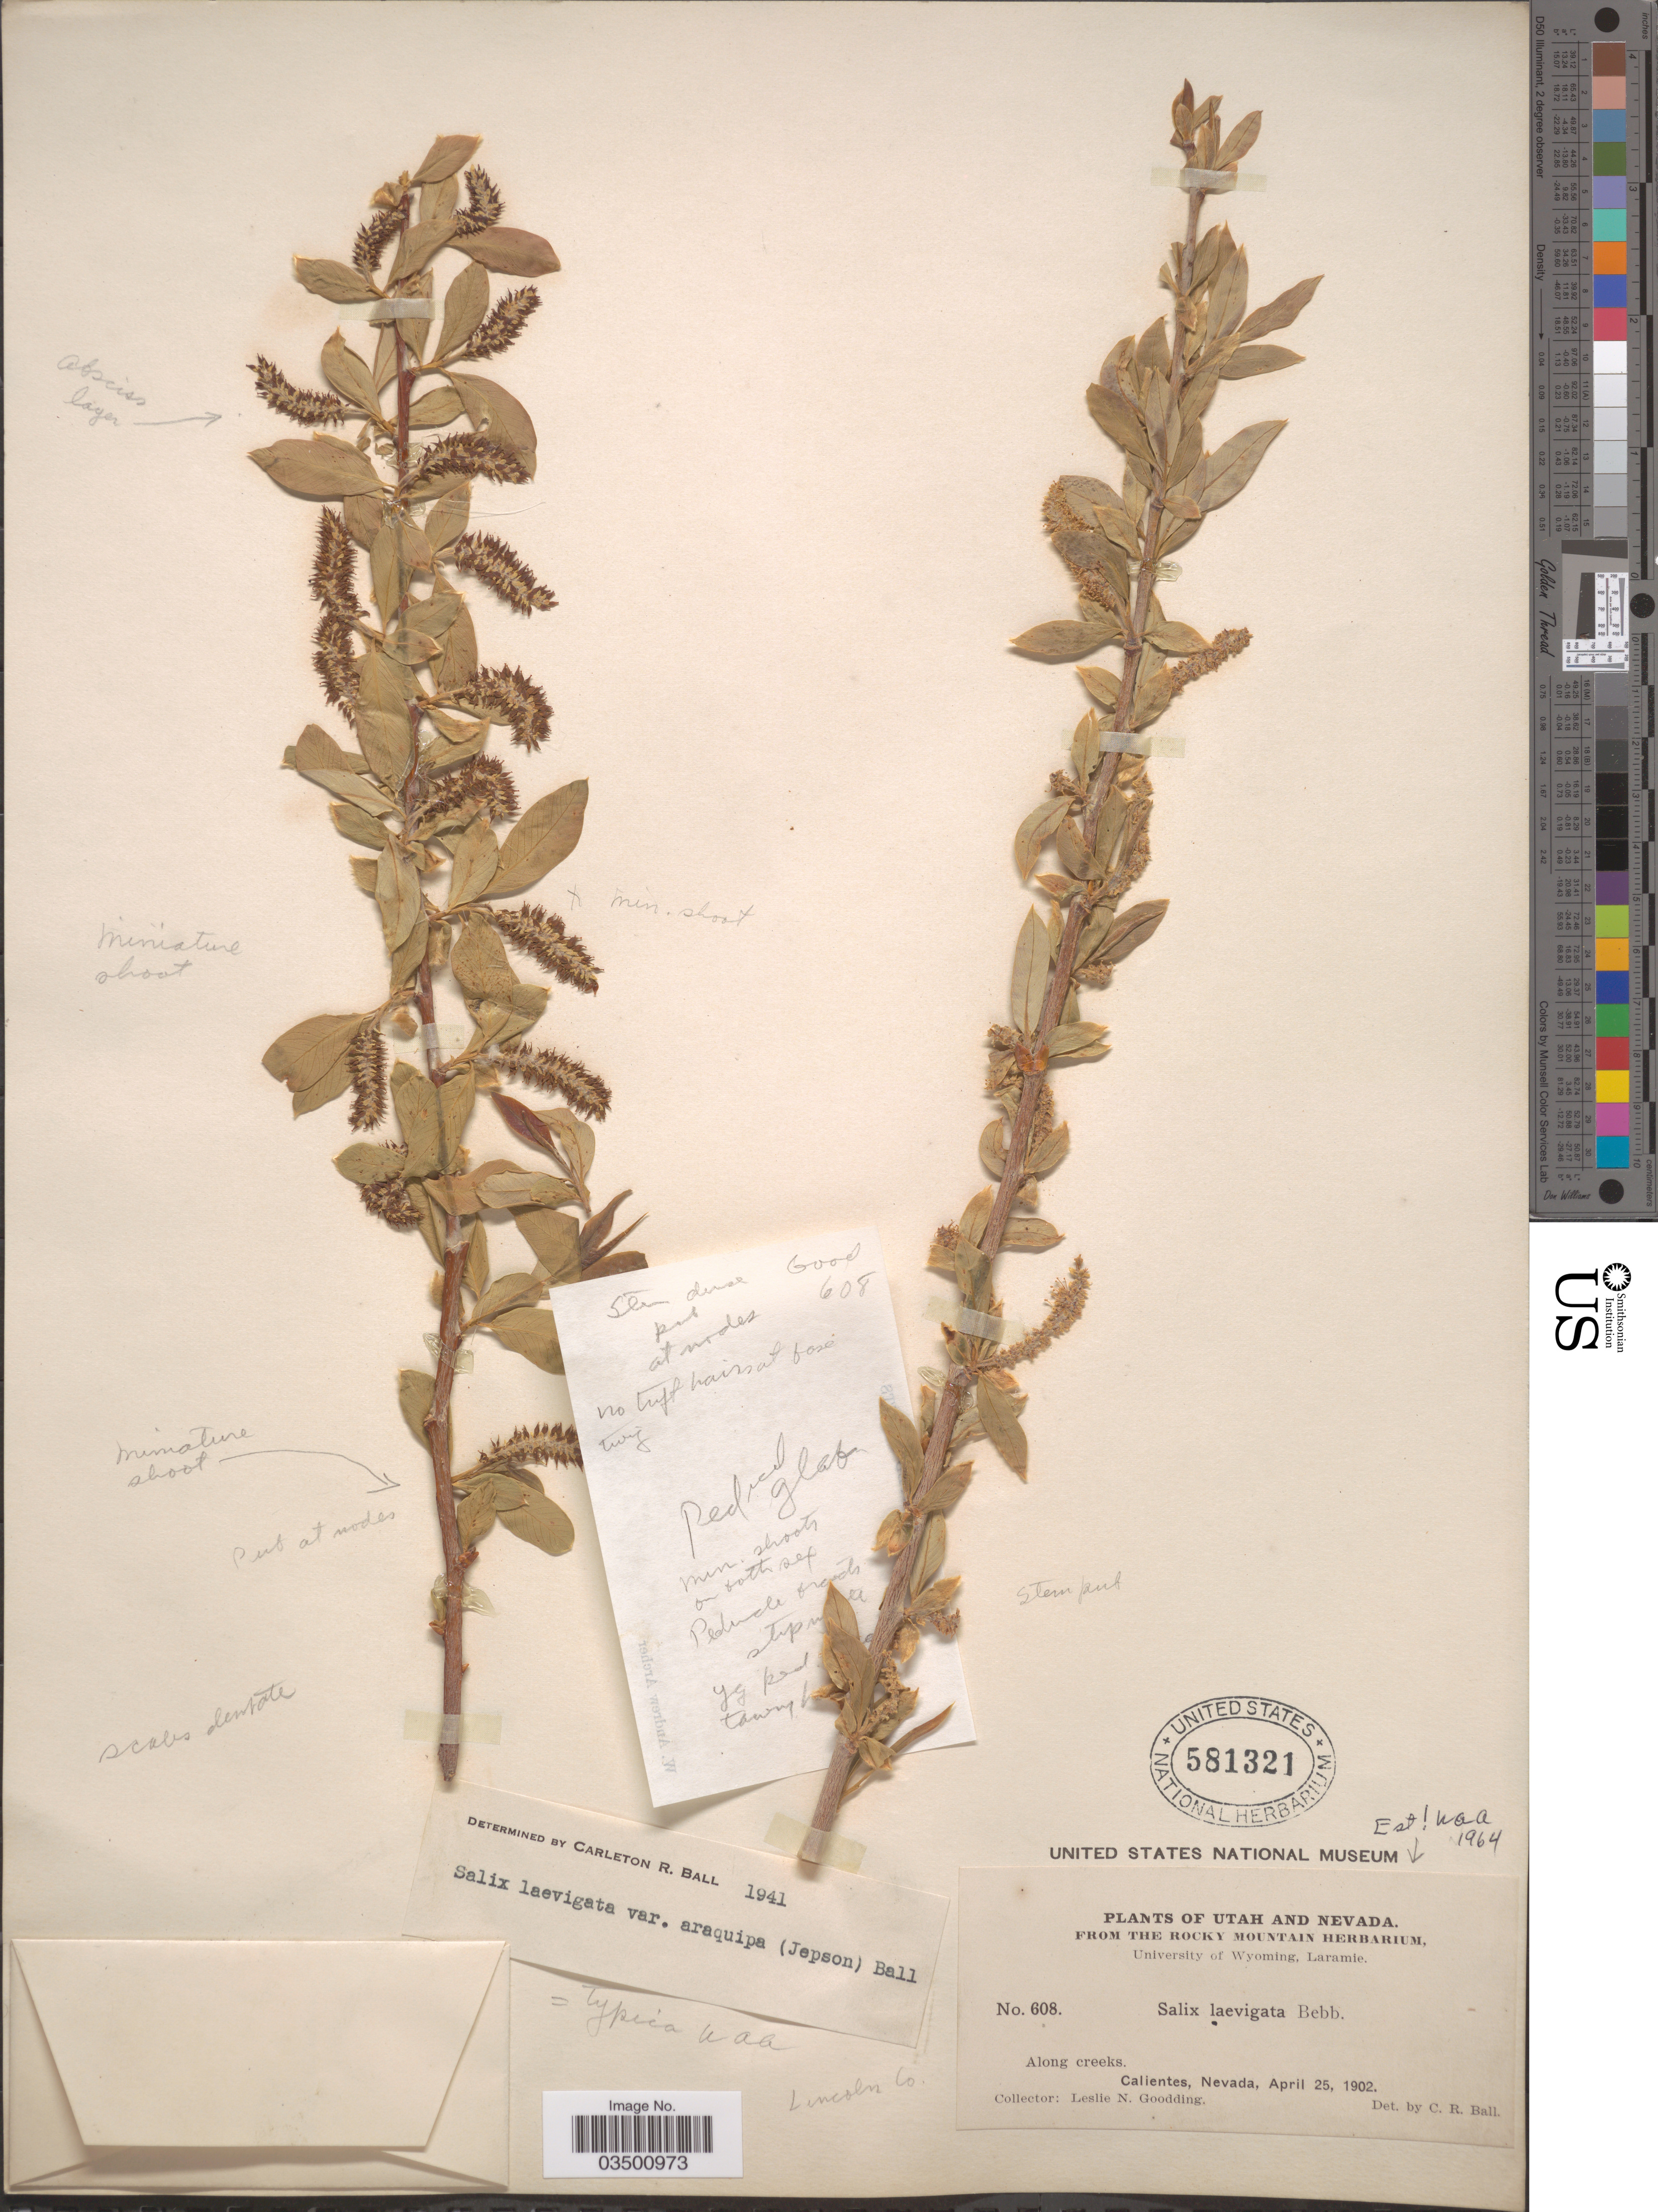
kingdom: Plantae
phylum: Tracheophyta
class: Magnoliopsida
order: Malpighiales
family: Salicaceae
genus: Salix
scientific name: Salix laevigata var. araquipa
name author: Bebb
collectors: L. N. Goodding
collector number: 608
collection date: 1902-04-25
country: United States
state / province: Nevada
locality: Along creeks. Calientes. Lincoln Co.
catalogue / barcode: US 581321